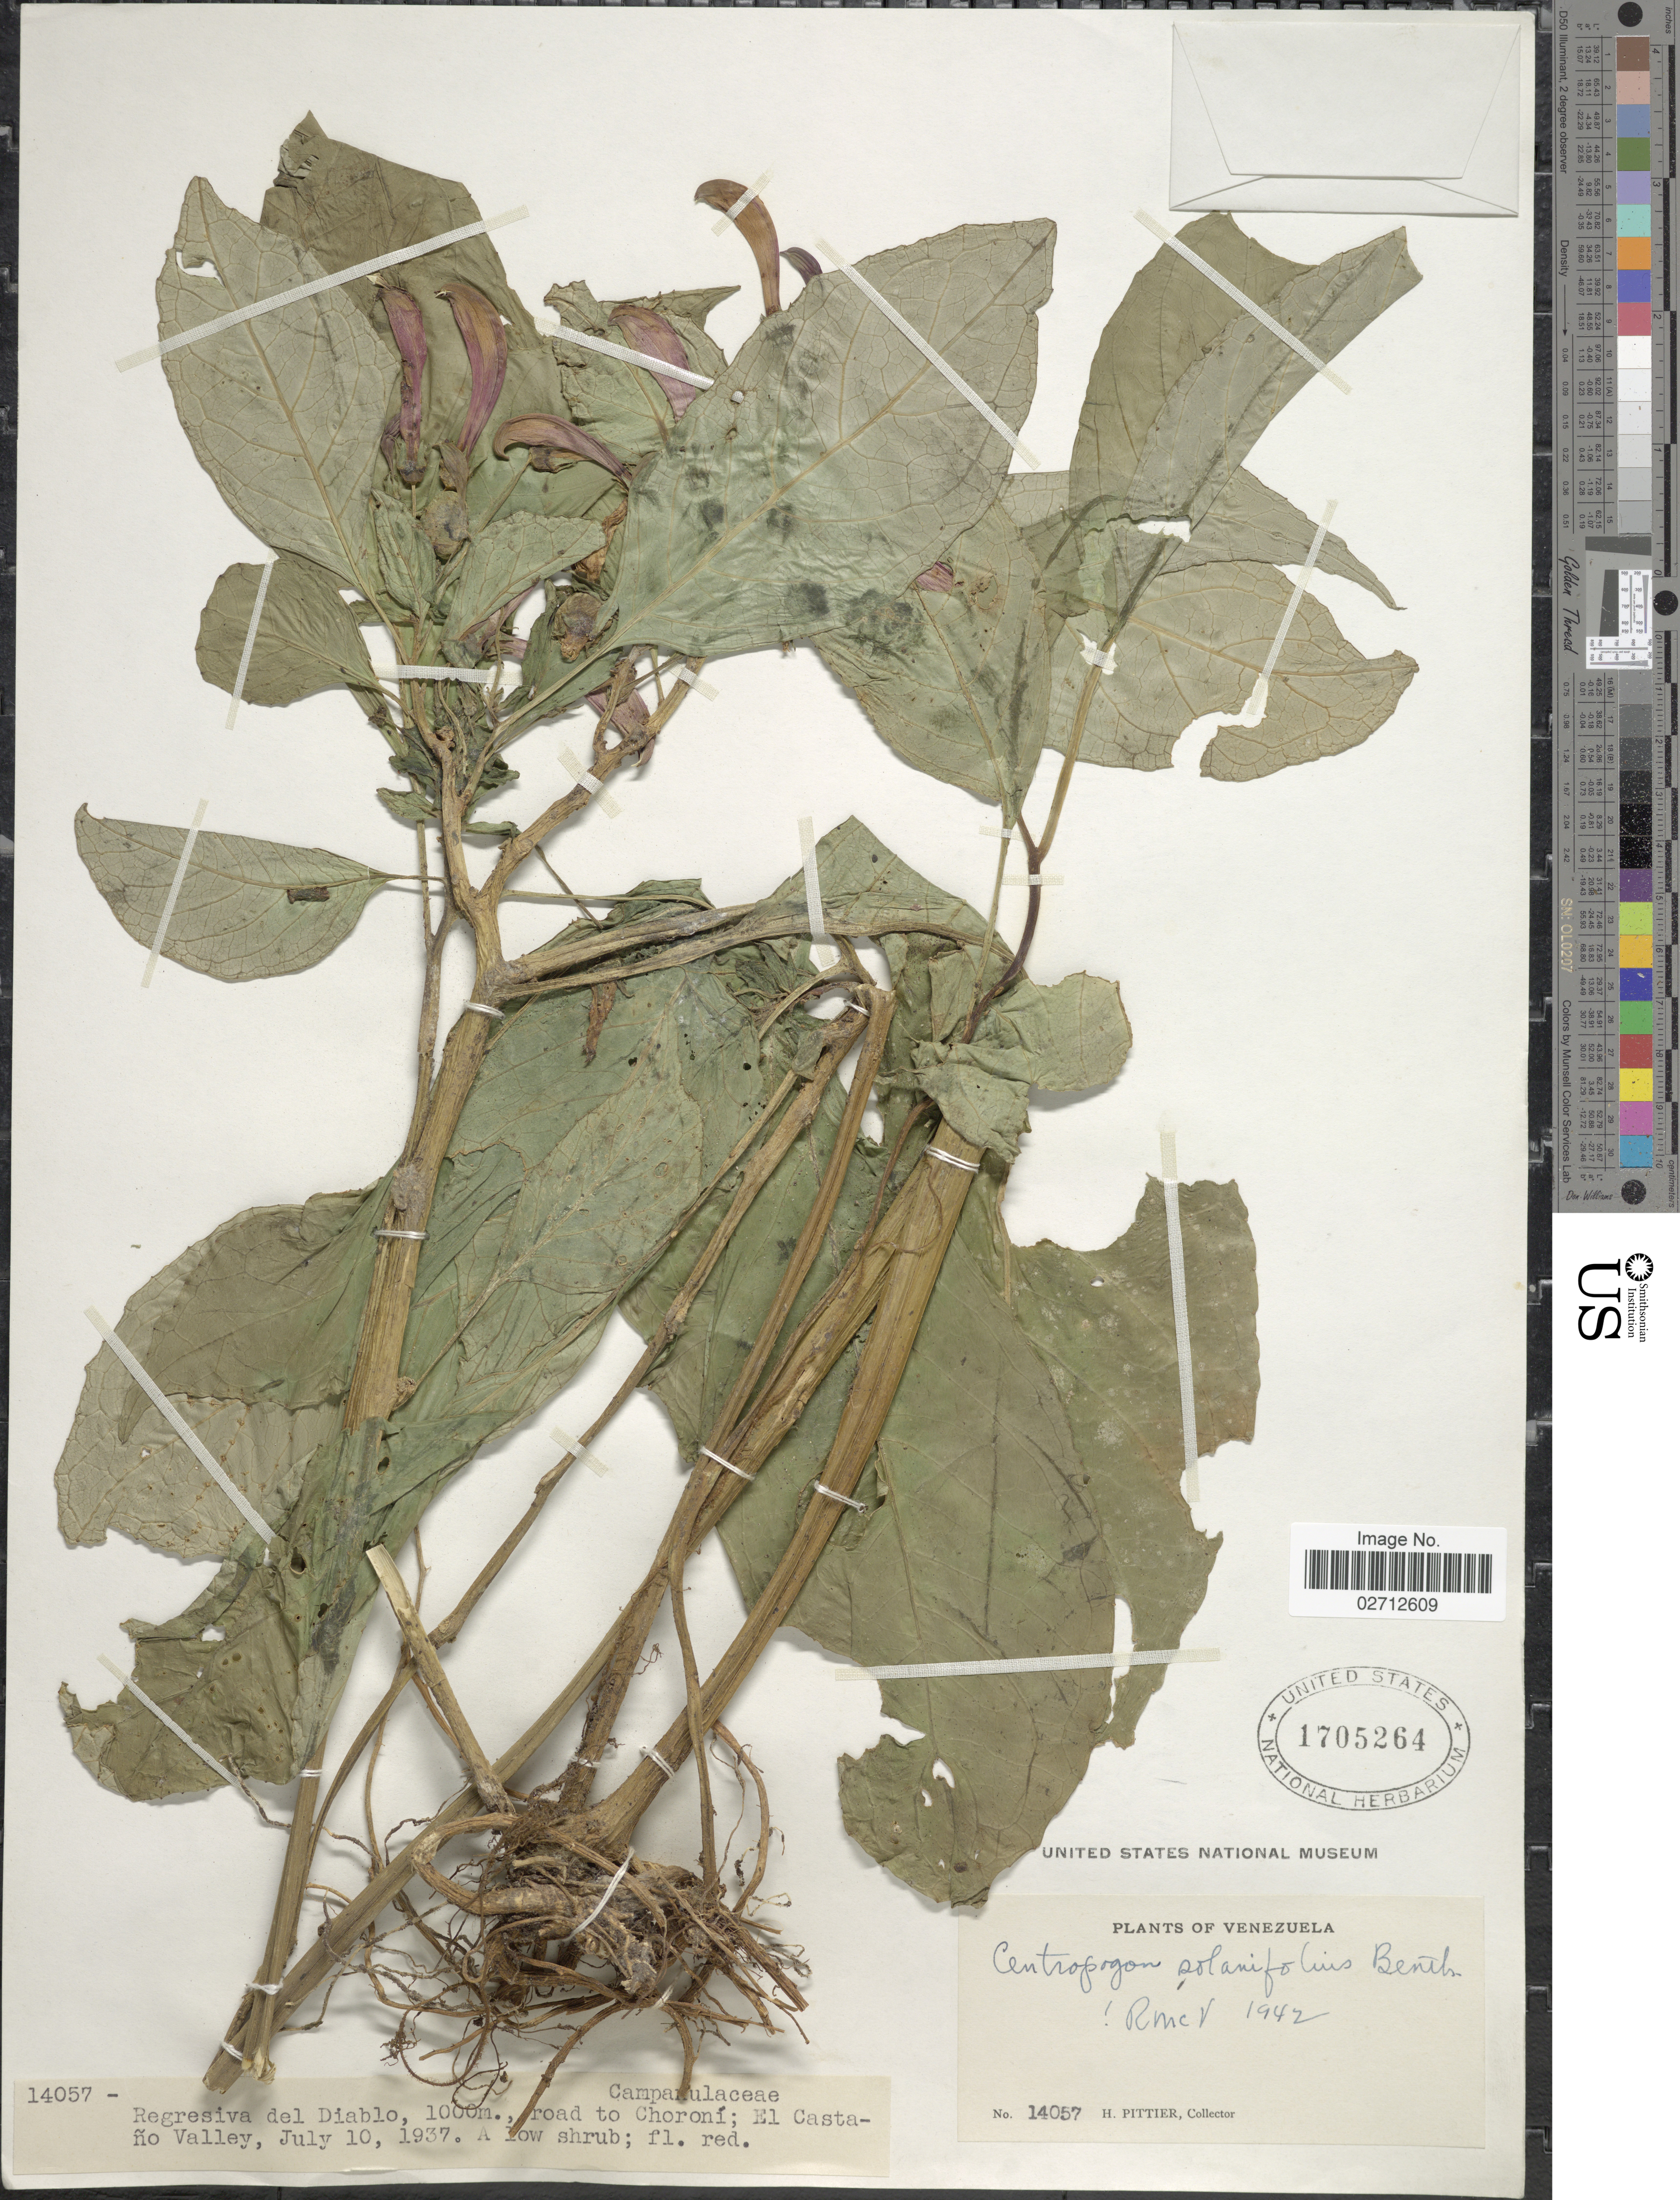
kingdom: Plantae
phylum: Tracheophyta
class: Magnoliopsida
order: Asterales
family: Campanulaceae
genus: Centropogon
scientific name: Centropogon solanifolius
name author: Benth.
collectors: H. F. Pittier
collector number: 14057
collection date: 1937-07-10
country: Venezuela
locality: Regresiva del Diablo, road to Choroní; El Castaño Valley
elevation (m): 1000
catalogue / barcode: US 1705264